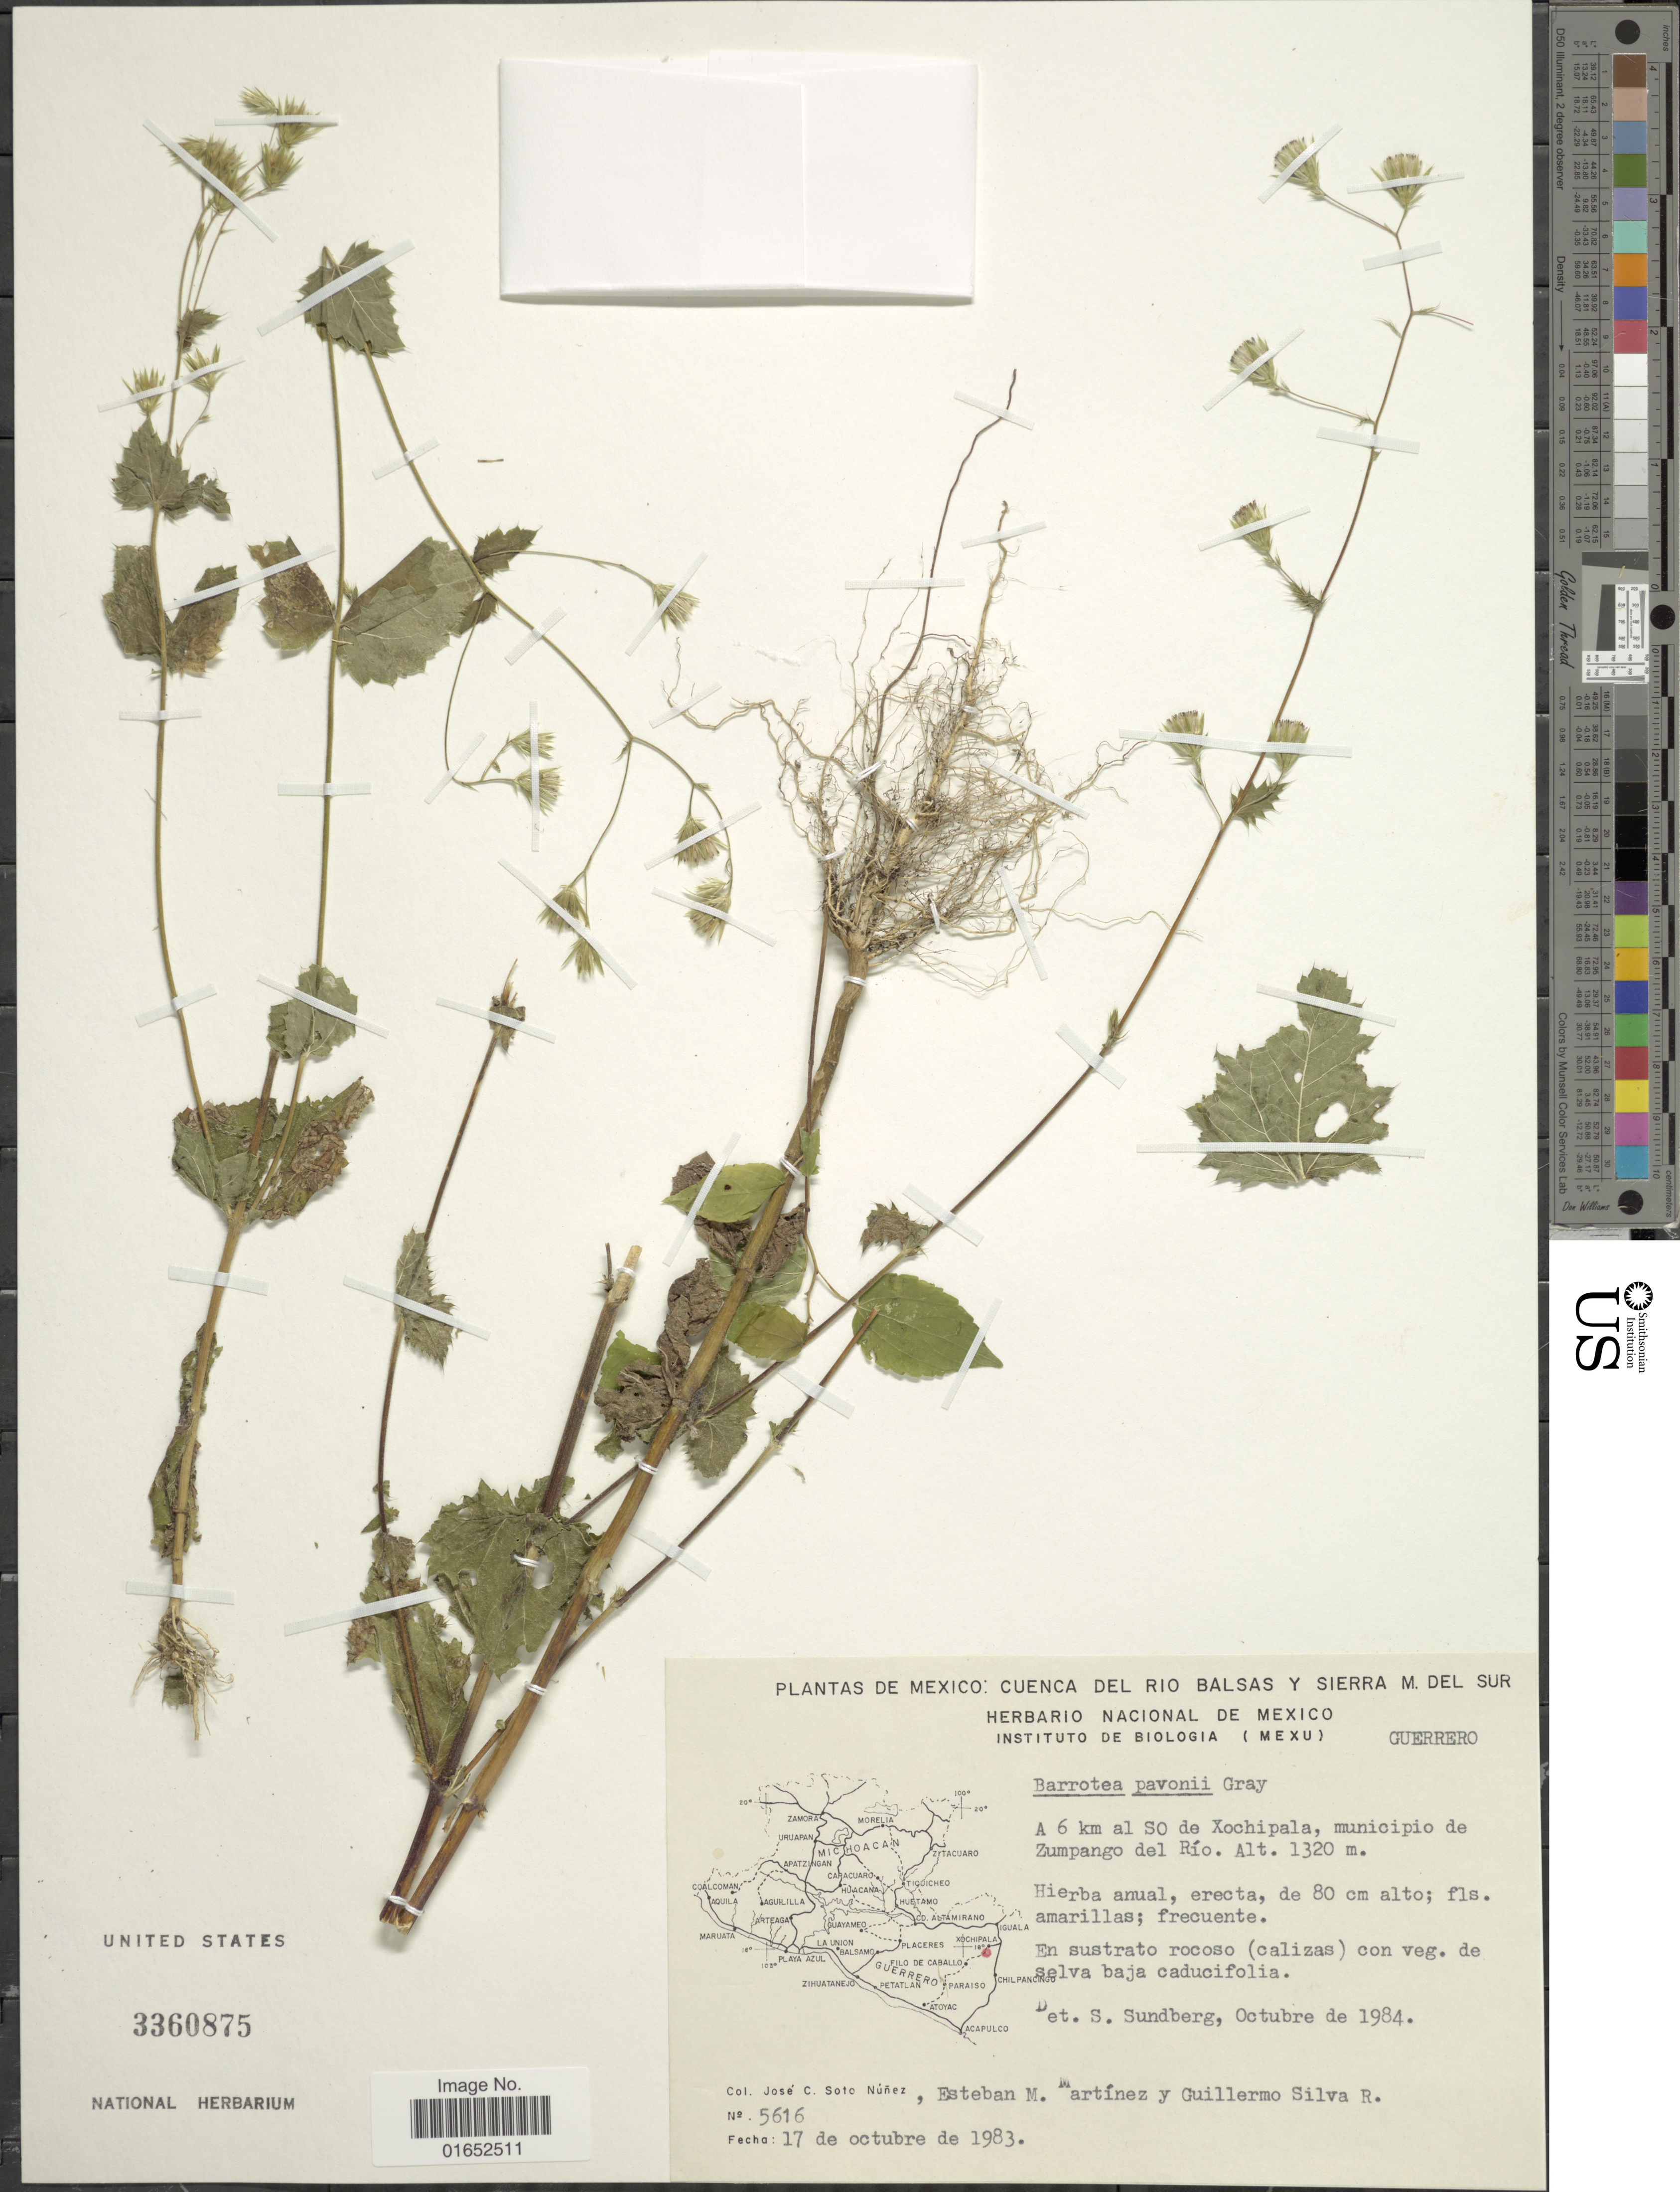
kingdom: Plantae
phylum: Tracheophyta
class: Magnoliopsida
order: Asterales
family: Asteraceae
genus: Barroetea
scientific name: Barroetea pavonii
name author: A. Gray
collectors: J. Soto, E. Martínez & G. Silva R.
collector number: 5616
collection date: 1983-10-17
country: Mexico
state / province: Guerrero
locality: A 6 km al SO de Xochipala, municipio de Zumpango del Río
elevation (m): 1320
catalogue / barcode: US 3360875